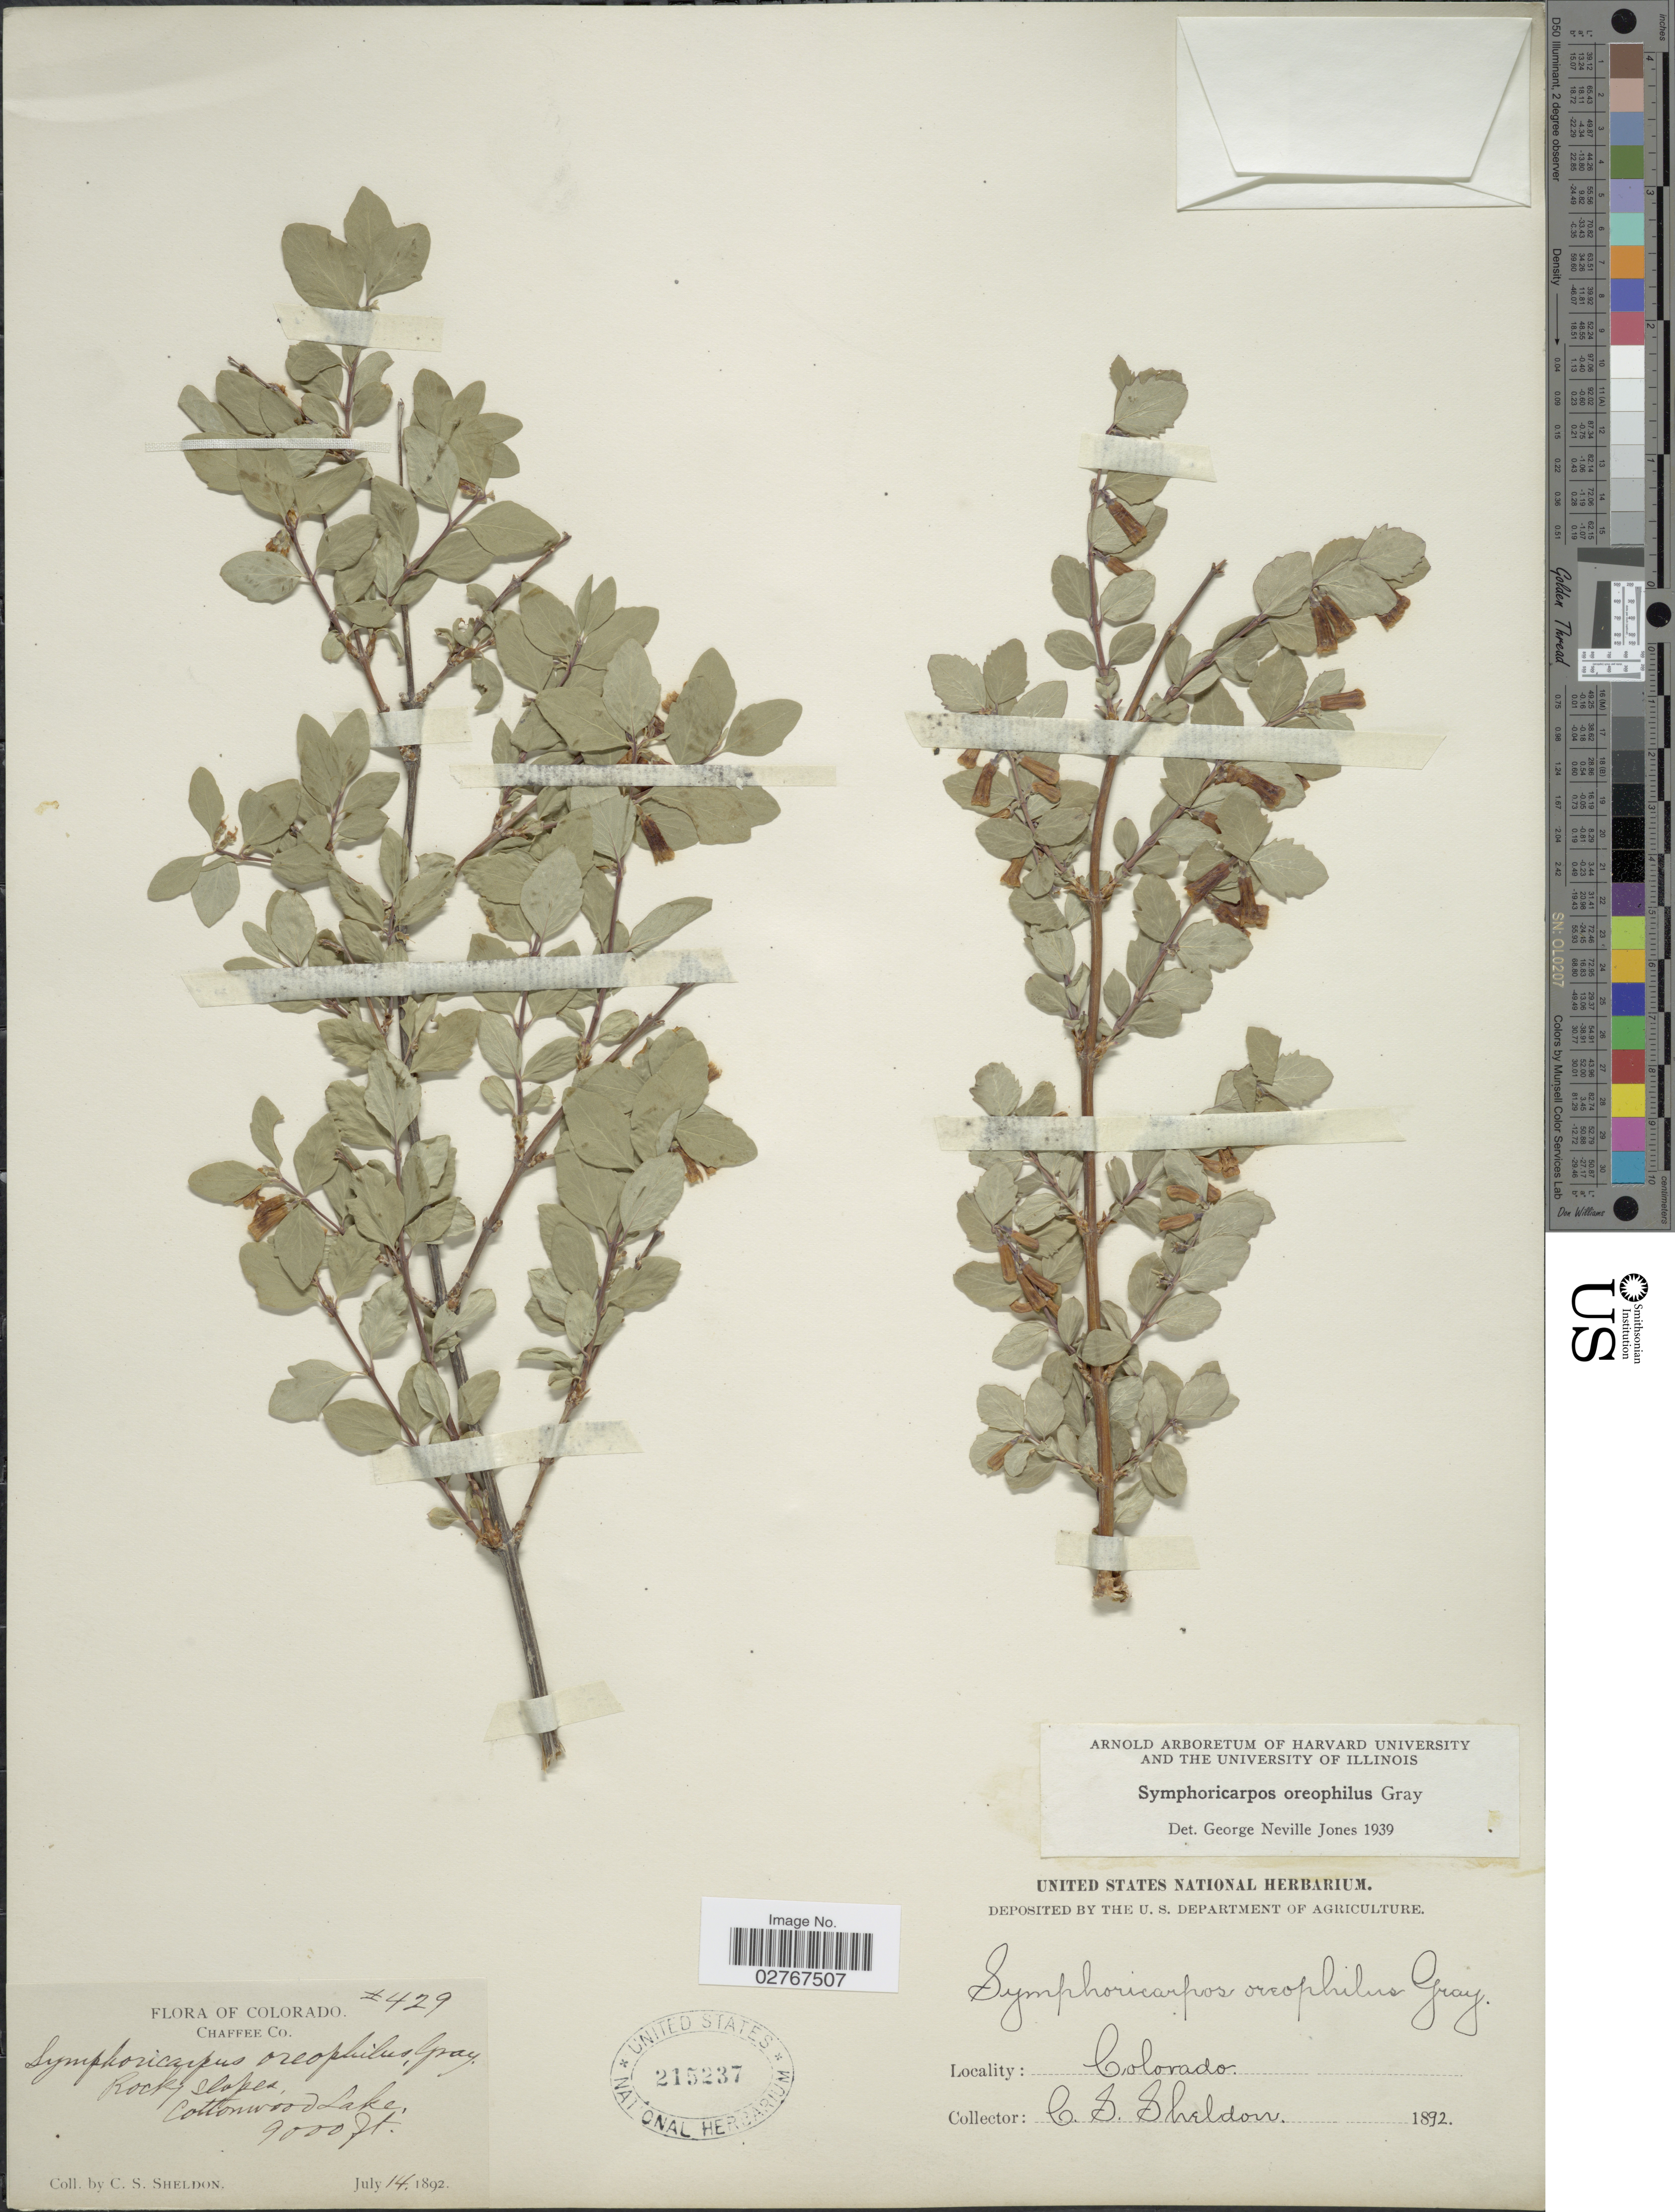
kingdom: Plantae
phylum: Tracheophyta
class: Magnoliopsida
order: Dipsacales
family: Caprifoliaceae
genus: Symphoricarpos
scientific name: Symphoricarpos oreophilus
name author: A. Gray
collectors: C. S. Sheldon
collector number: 429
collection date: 1892-07-14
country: United States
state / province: Colorado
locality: Chaffee Co., Rocky slopes, Cottonwood Lake.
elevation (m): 2743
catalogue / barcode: US 215237